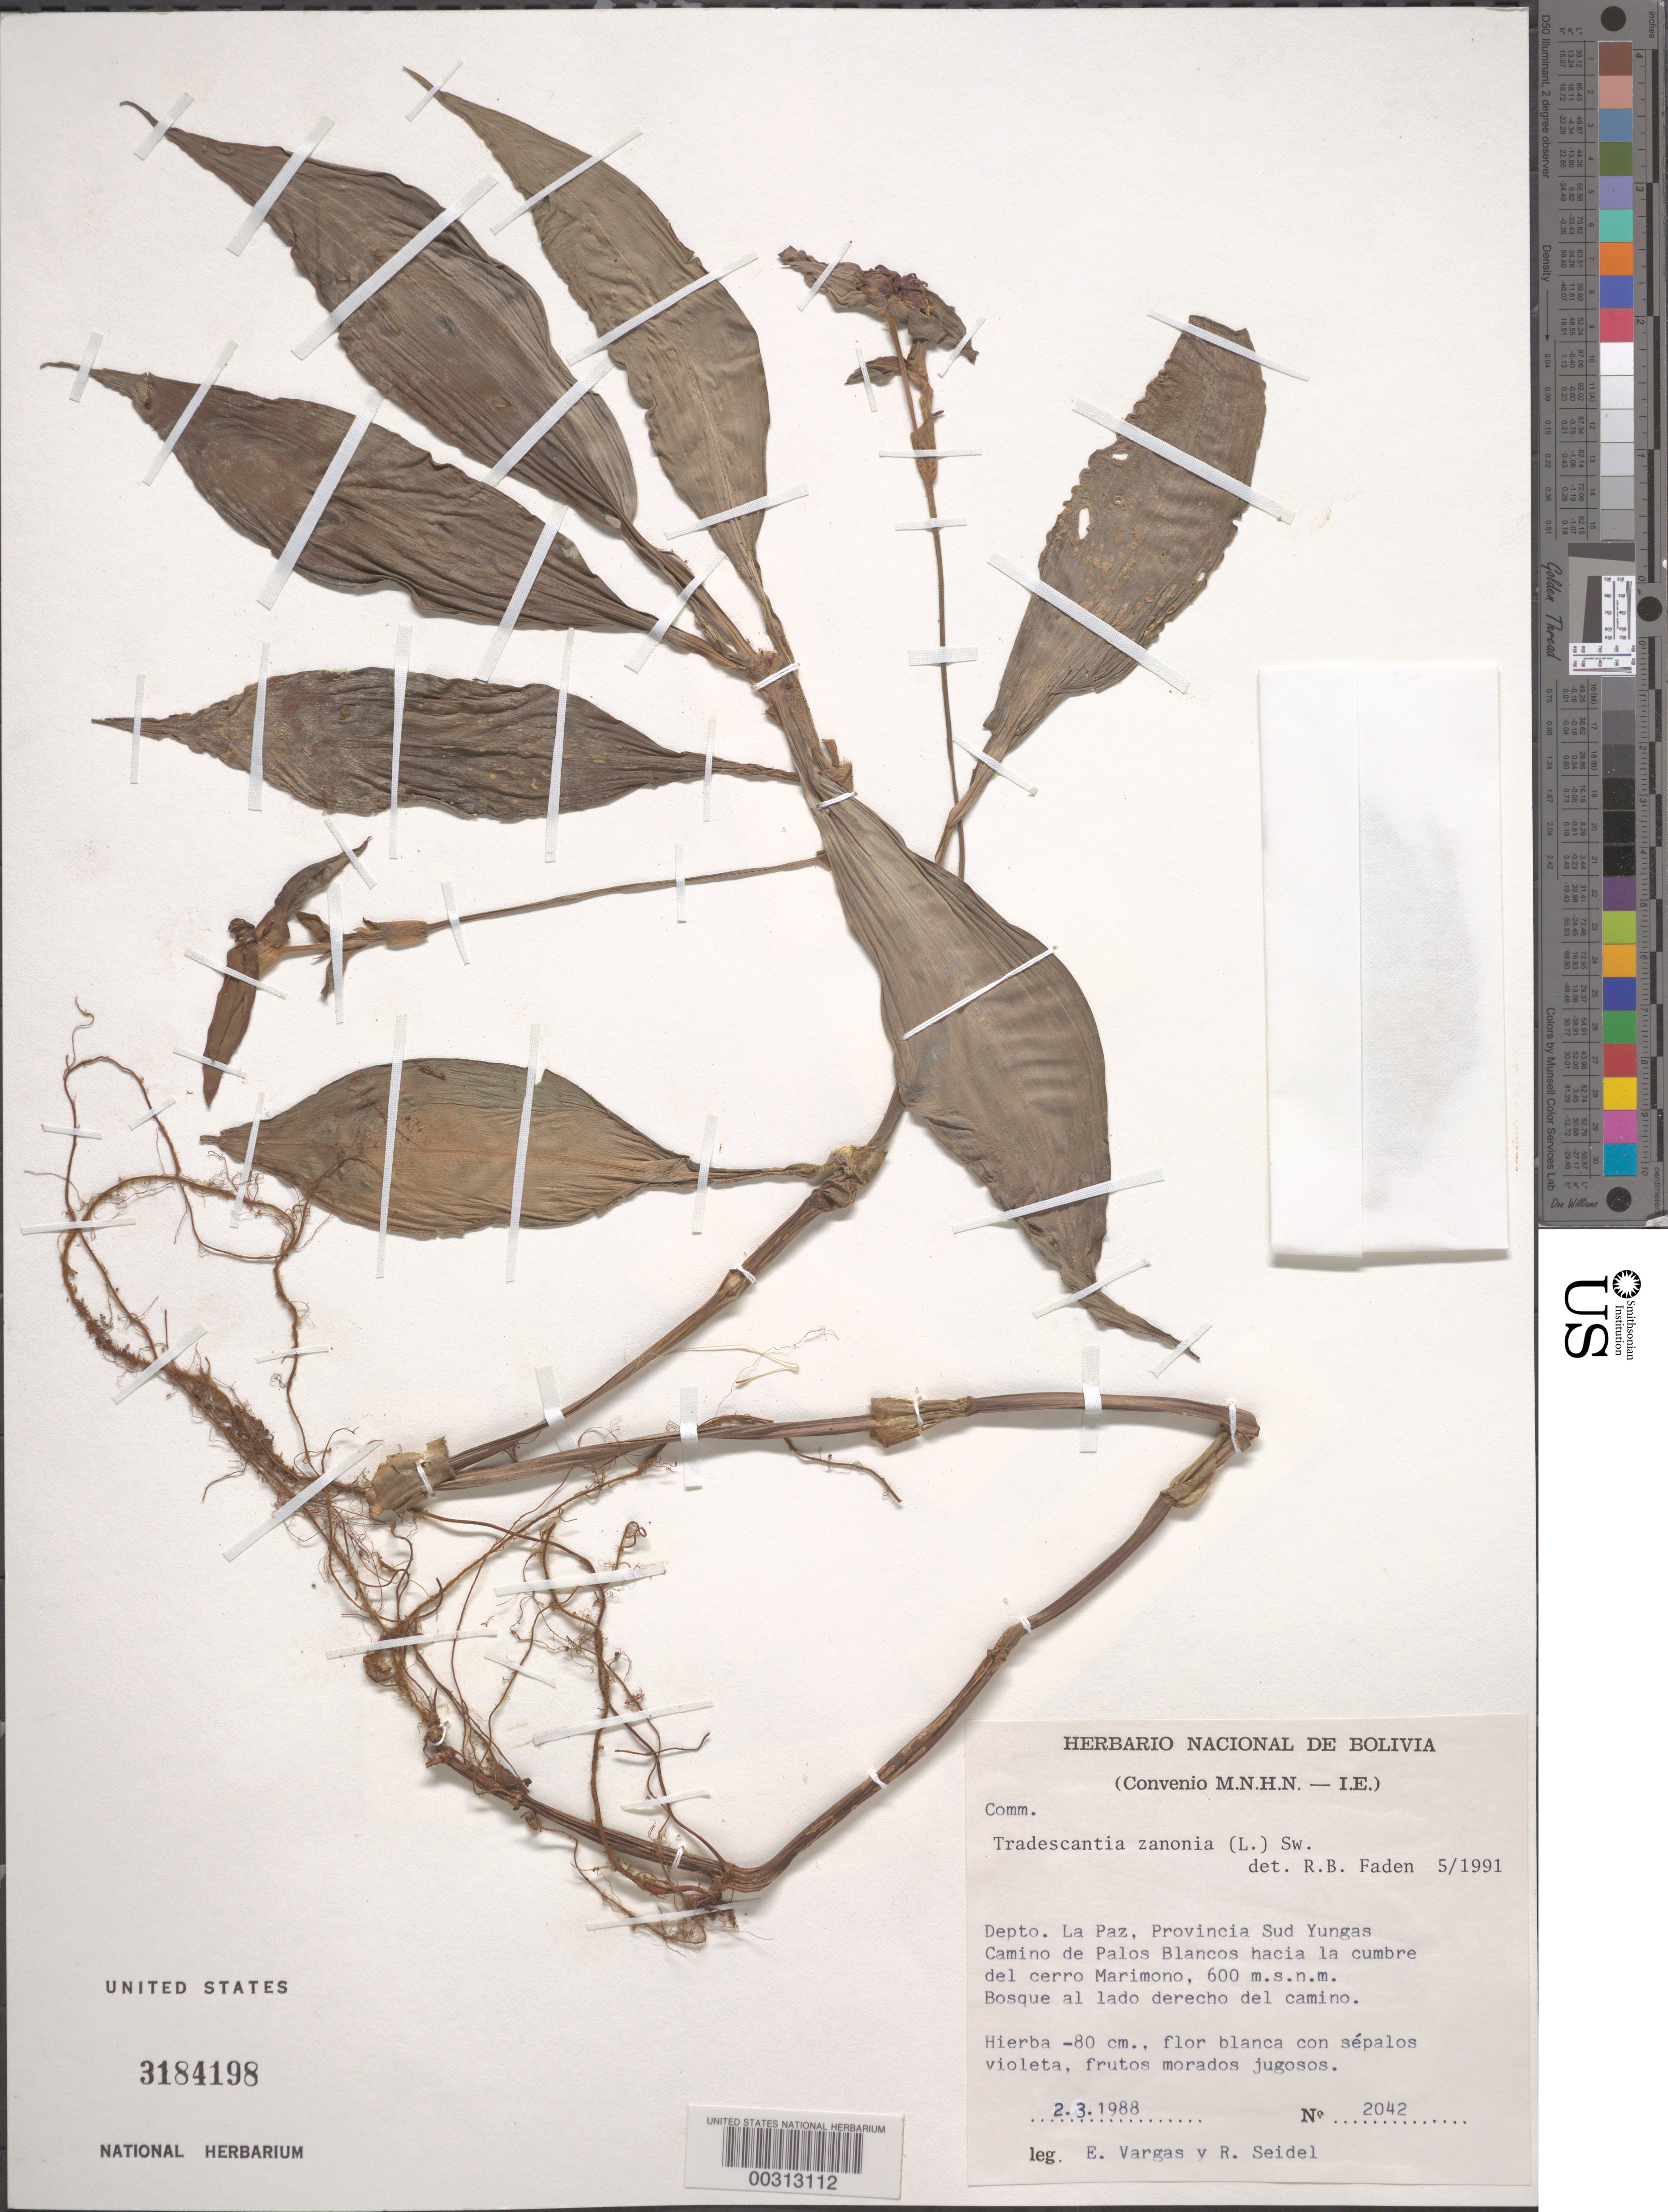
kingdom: Plantae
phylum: Tracheophyta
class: Liliopsida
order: Commelinales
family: Commelinaceae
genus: Tradescantia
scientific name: Tradescantia zanonia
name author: (L.) Sw.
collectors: E. Vargas & R. Seidel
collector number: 2042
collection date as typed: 02 Mar 1988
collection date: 1988-03-02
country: Bolivia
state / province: La Paz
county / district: Sud Yungas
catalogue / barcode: US 3184198